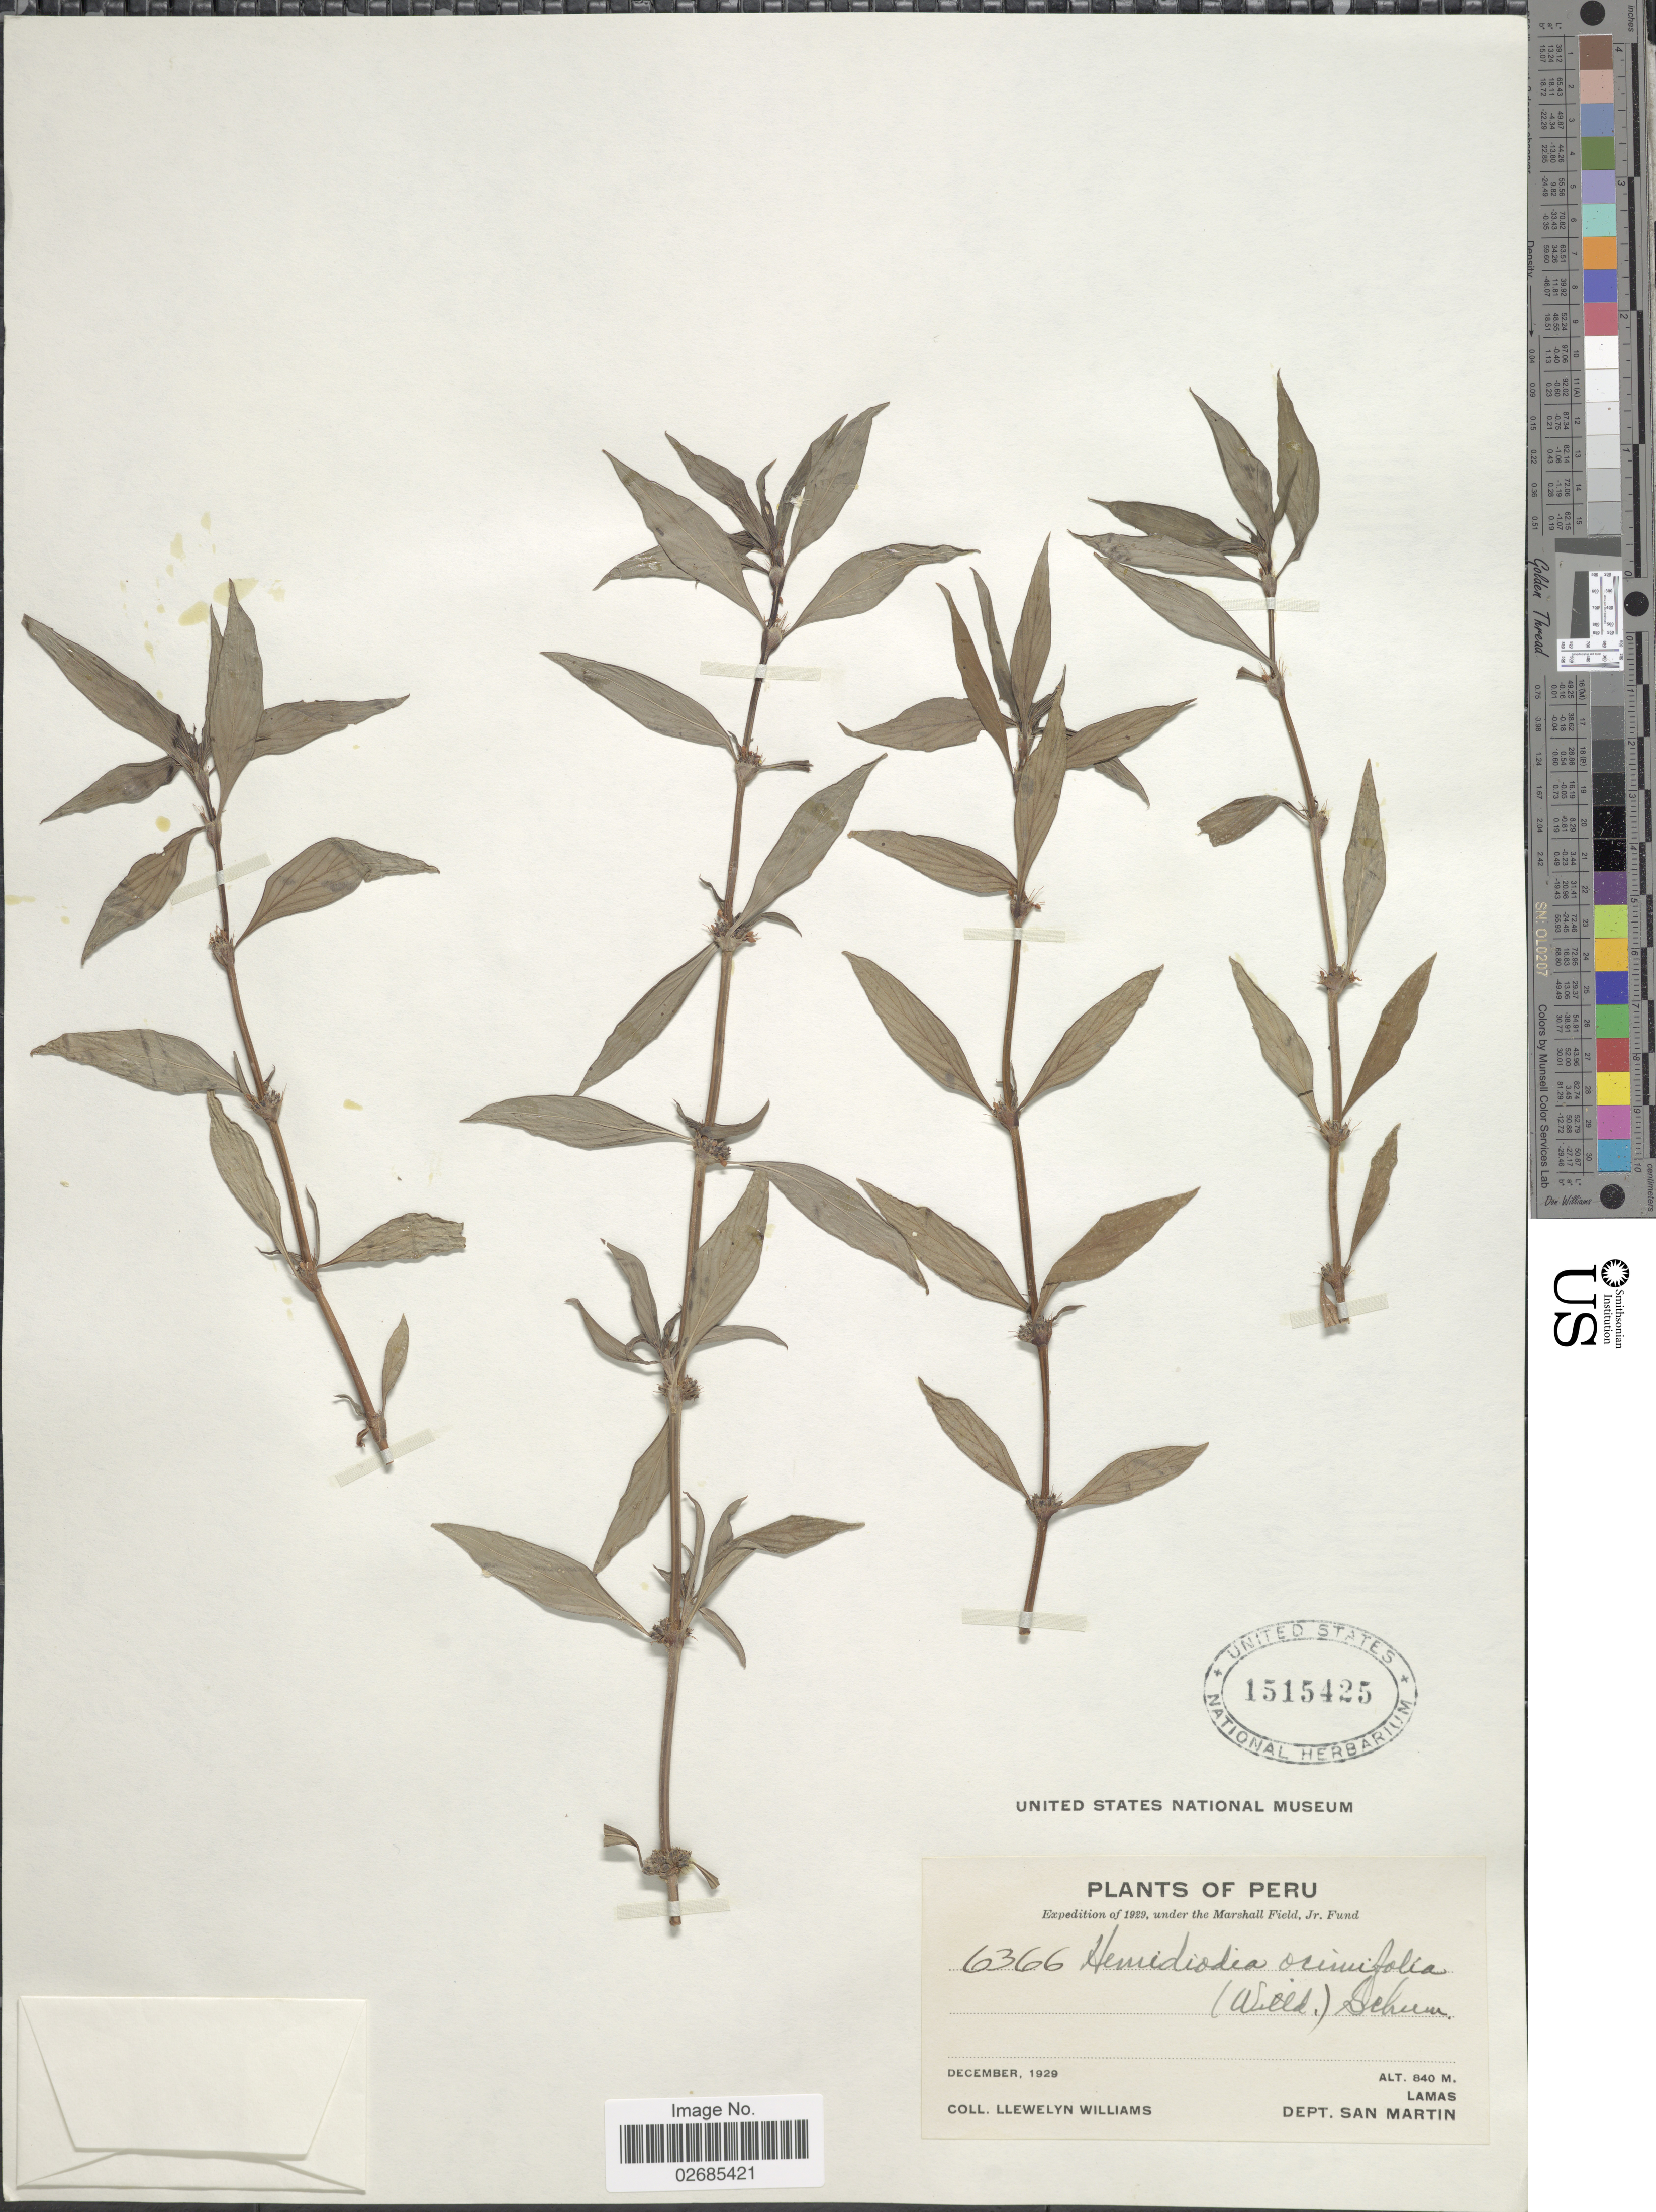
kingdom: Plantae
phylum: Tracheophyta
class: Magnoliopsida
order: Gentianales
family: Rubiaceae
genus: Hemidiodia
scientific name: Hemidiodia ocimifolia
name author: (Willd.) K. Schum.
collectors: Ll. Williams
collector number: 6366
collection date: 1929-12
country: Peru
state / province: San Martín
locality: Lamas. Dept. San Martin.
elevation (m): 840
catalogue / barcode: US 1515425